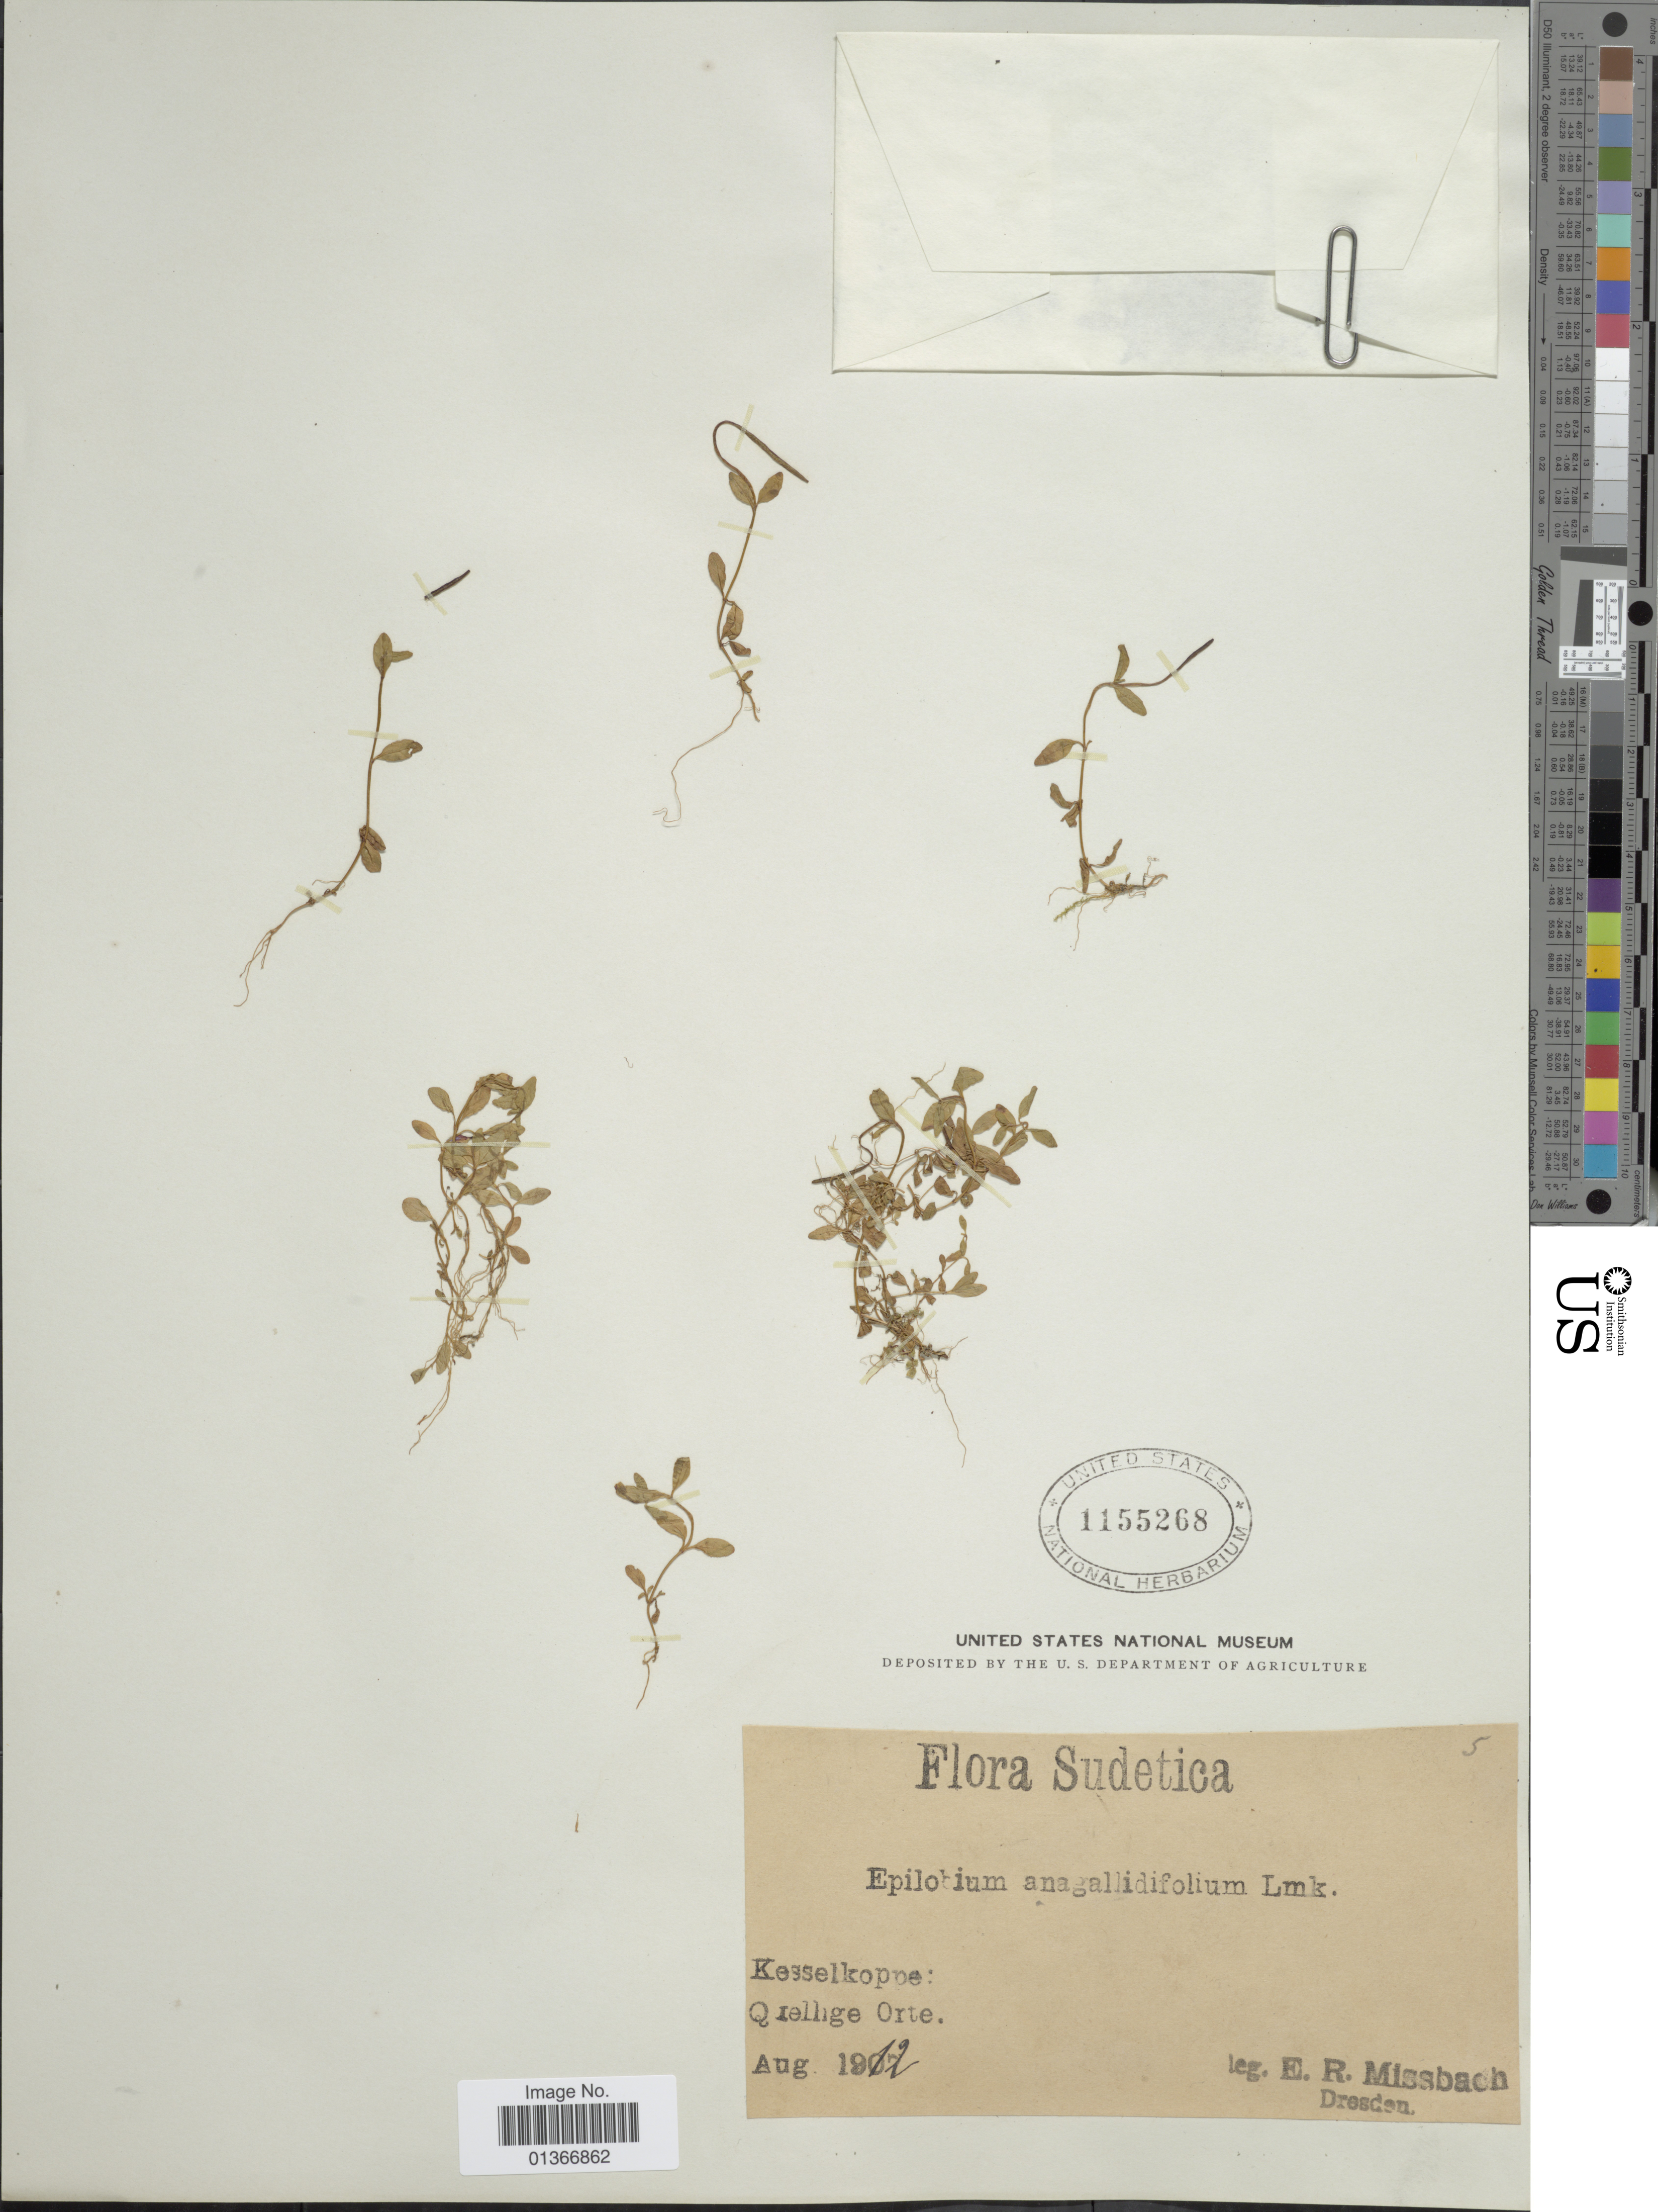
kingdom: Plantae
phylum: Tracheophyta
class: Magnoliopsida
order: Myrtales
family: Onagraceae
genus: Epilobium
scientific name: Epilobium anagallidifolium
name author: Lam.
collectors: E. Missbach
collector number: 5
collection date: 1912-08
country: Czechia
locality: Sudetica. Kesselkoppe: Quelhge Orte. [interpreted]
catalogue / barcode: US 1155268